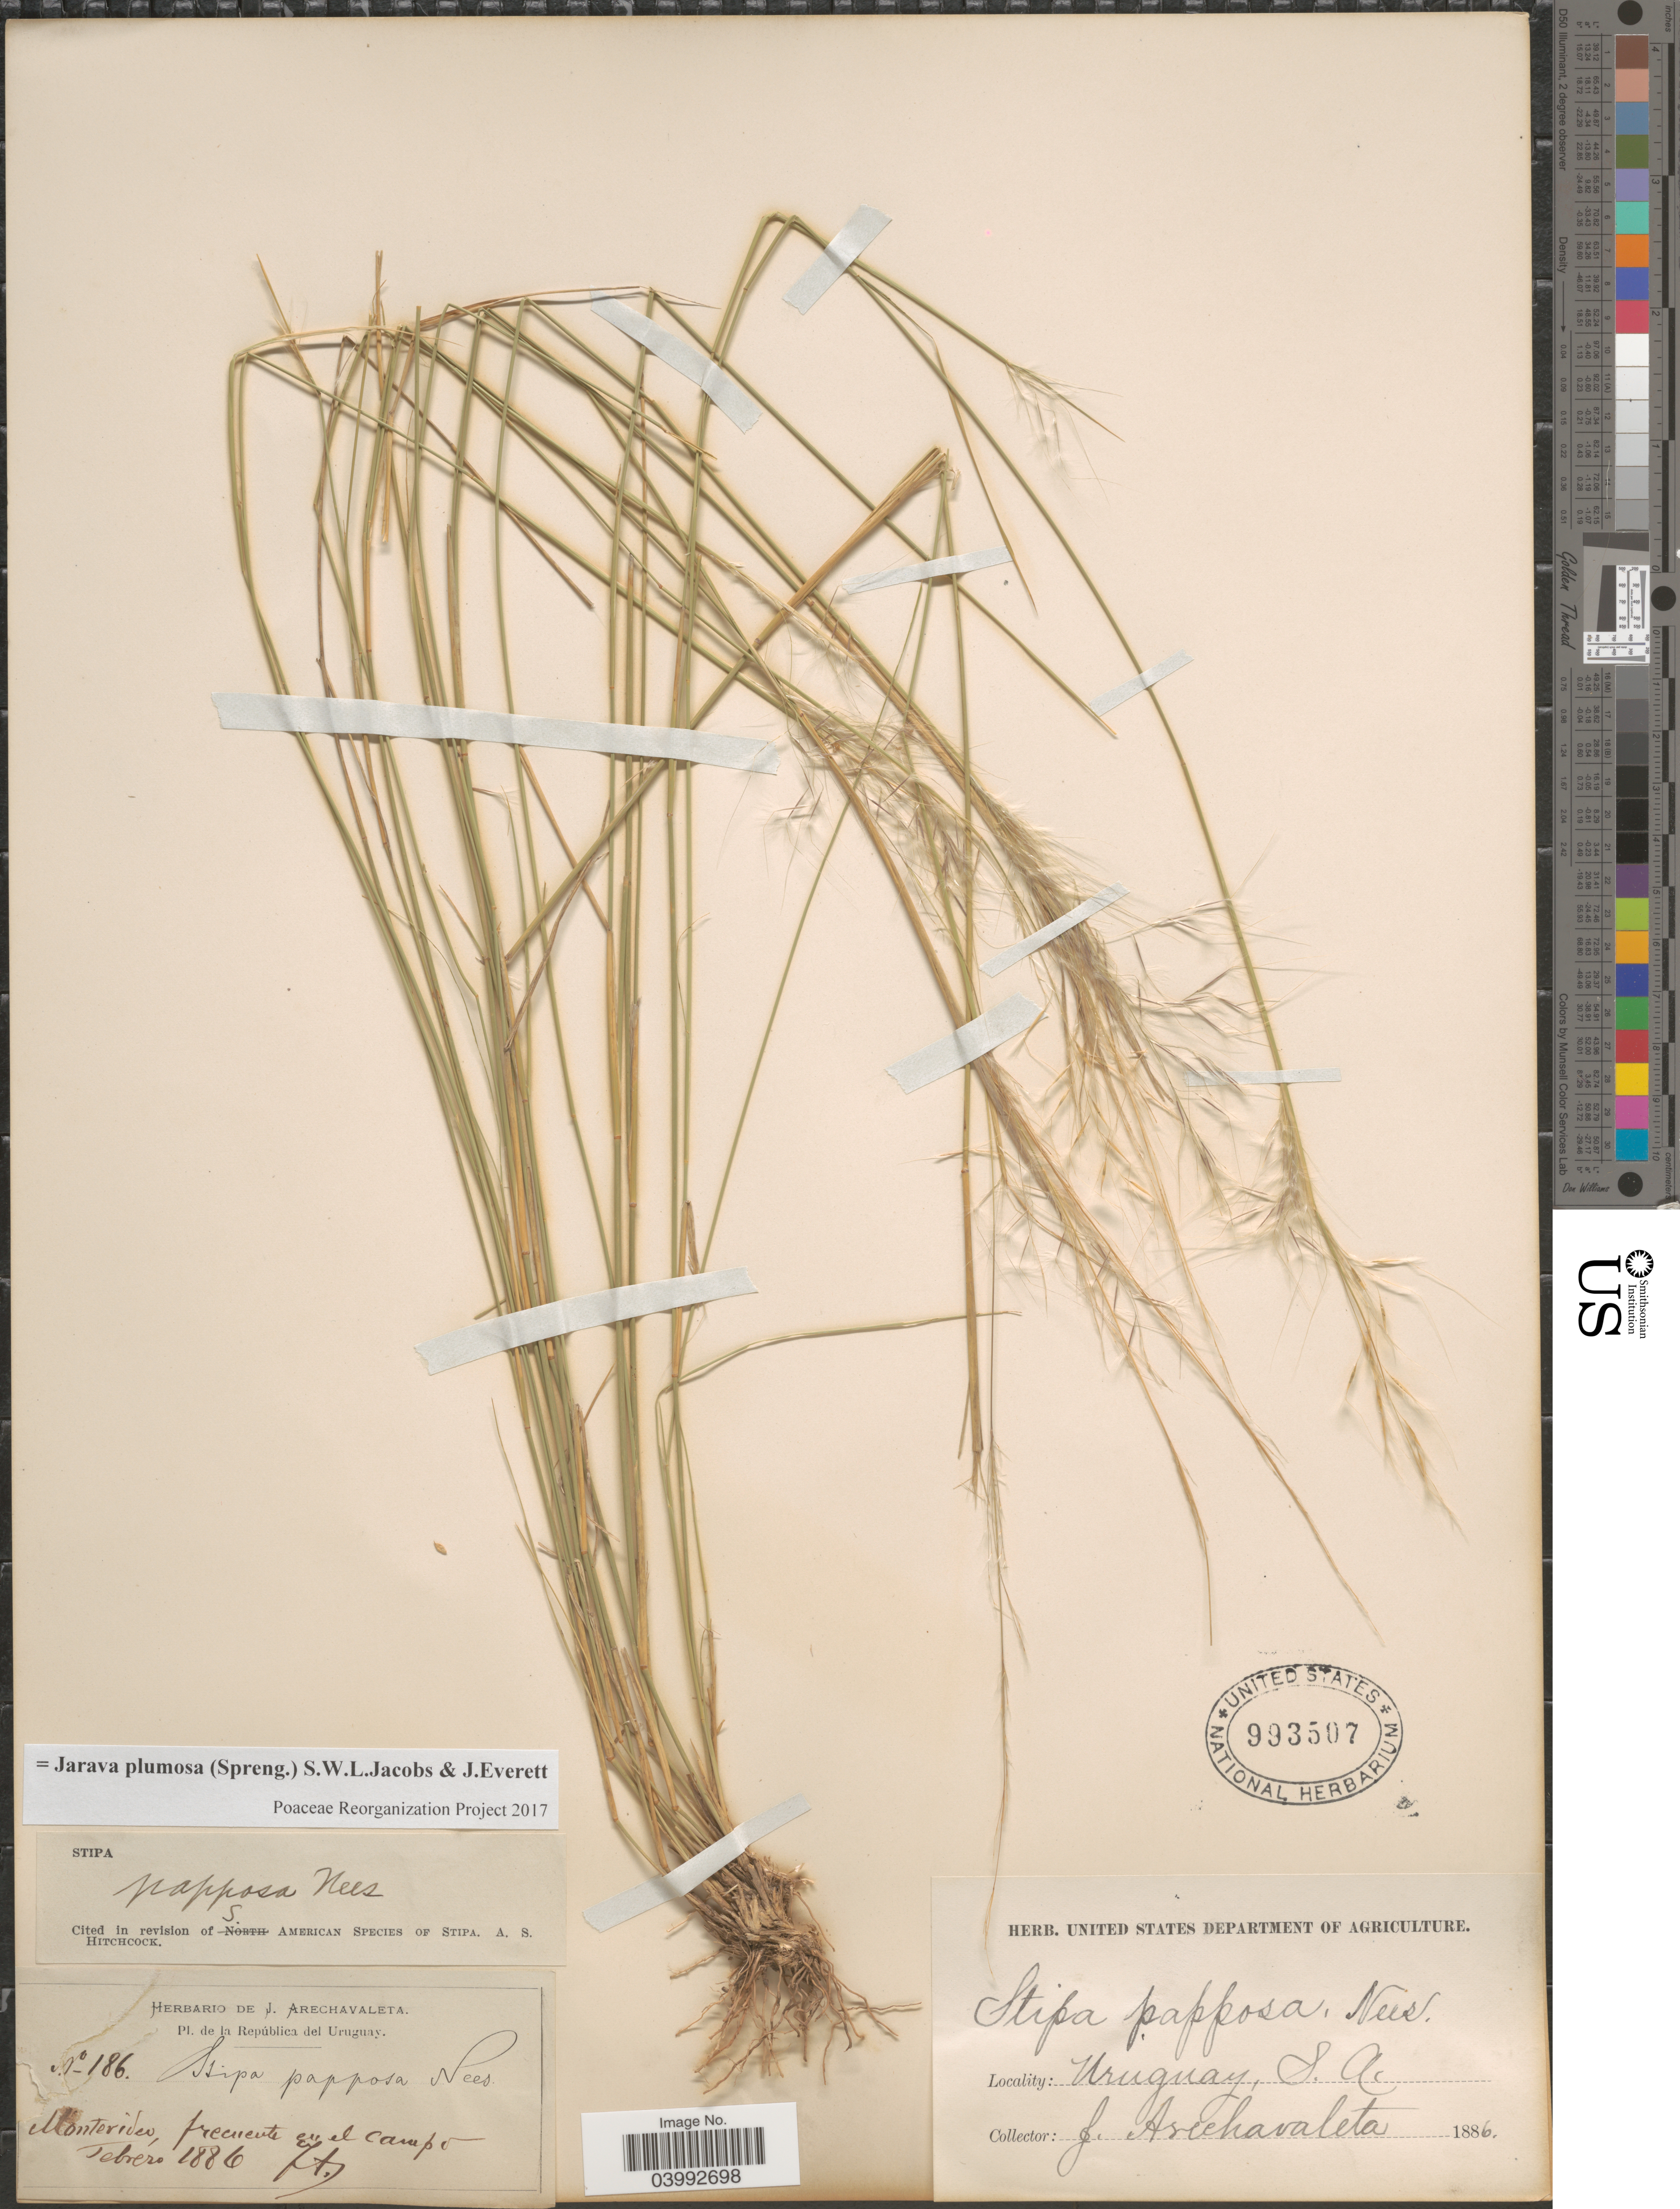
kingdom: Plantae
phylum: Tracheophyta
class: Liliopsida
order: Poales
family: Poaceae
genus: Jarava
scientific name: Jarava plumosa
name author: (Spreng.) S.W.L. Jacobs & J. Everett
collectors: J. Arechavaleta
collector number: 186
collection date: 1886-02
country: Uruguay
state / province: Montevideo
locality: La República del Uruguay.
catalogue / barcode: US 993507